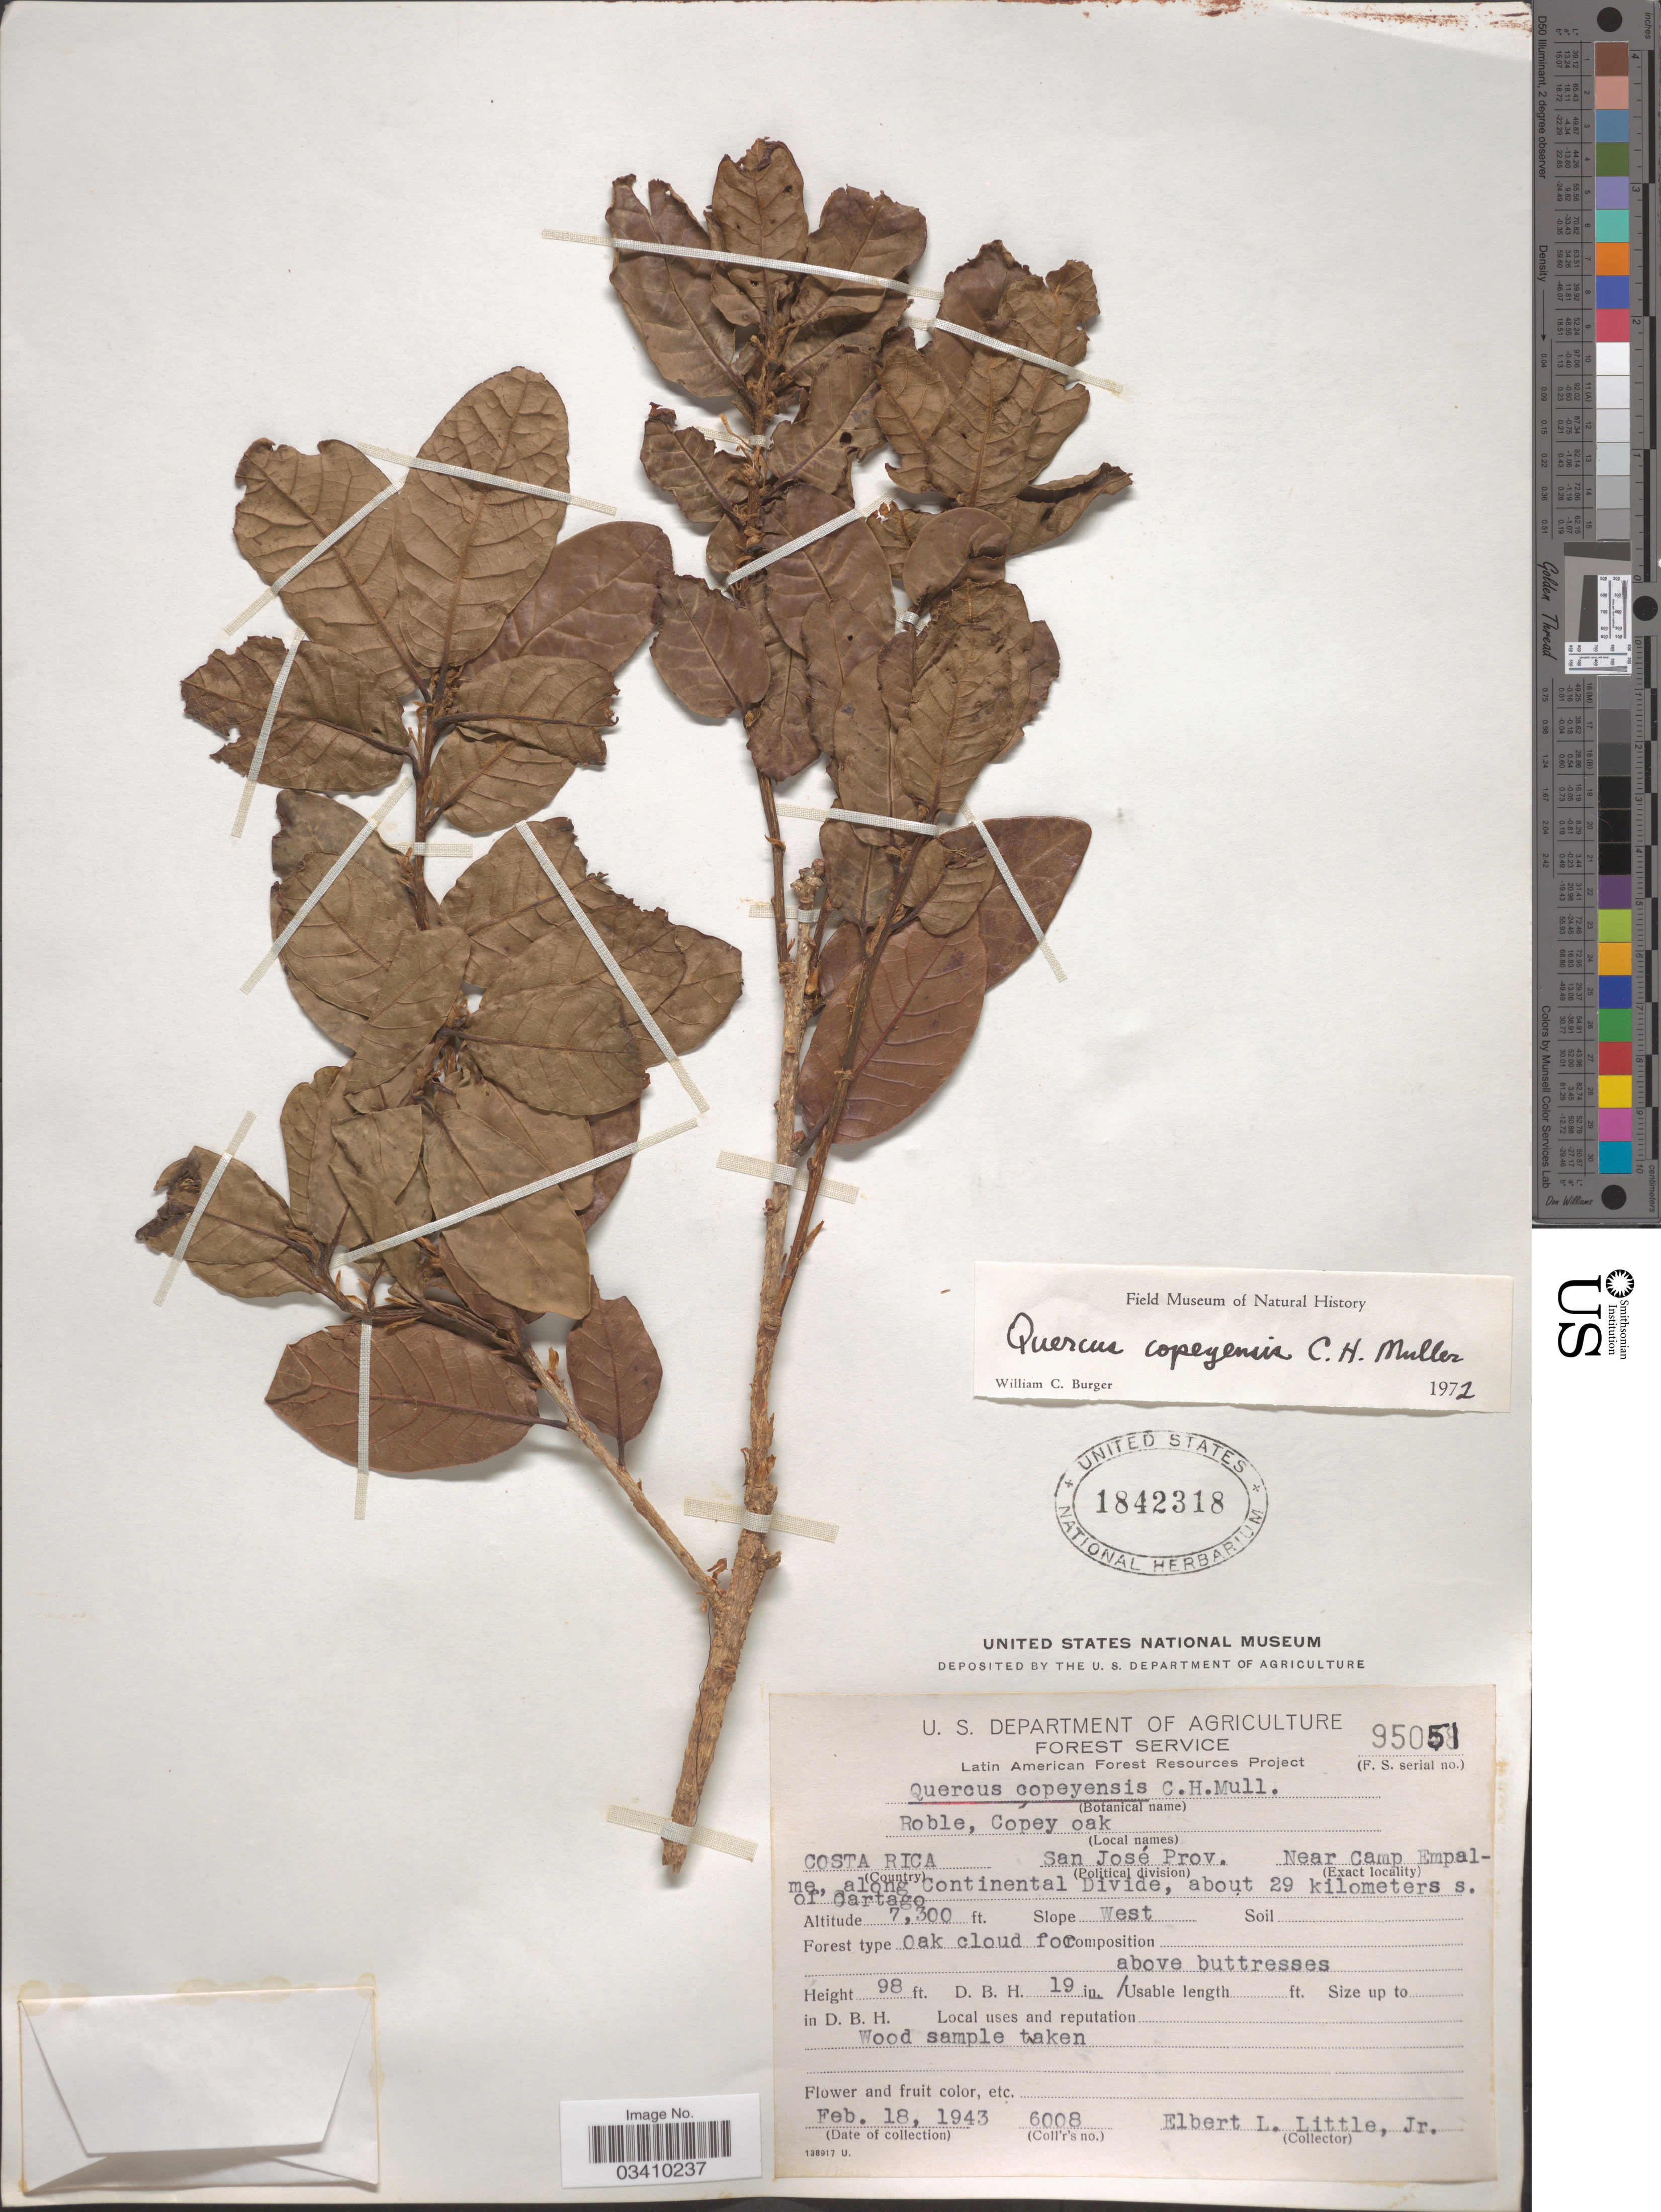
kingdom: Plantae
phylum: Tracheophyta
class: Magnoliopsida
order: Fagales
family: Fagaceae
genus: Quercus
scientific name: Quercus copeyensis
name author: C.H. Müll.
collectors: E. L. Little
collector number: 6008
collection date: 1943-02-18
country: Costa Rica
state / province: San José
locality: Near Camp Empalme, along Continental Divide, about 29 kilometers s. of Cartago.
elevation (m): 2225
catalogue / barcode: US 1842318